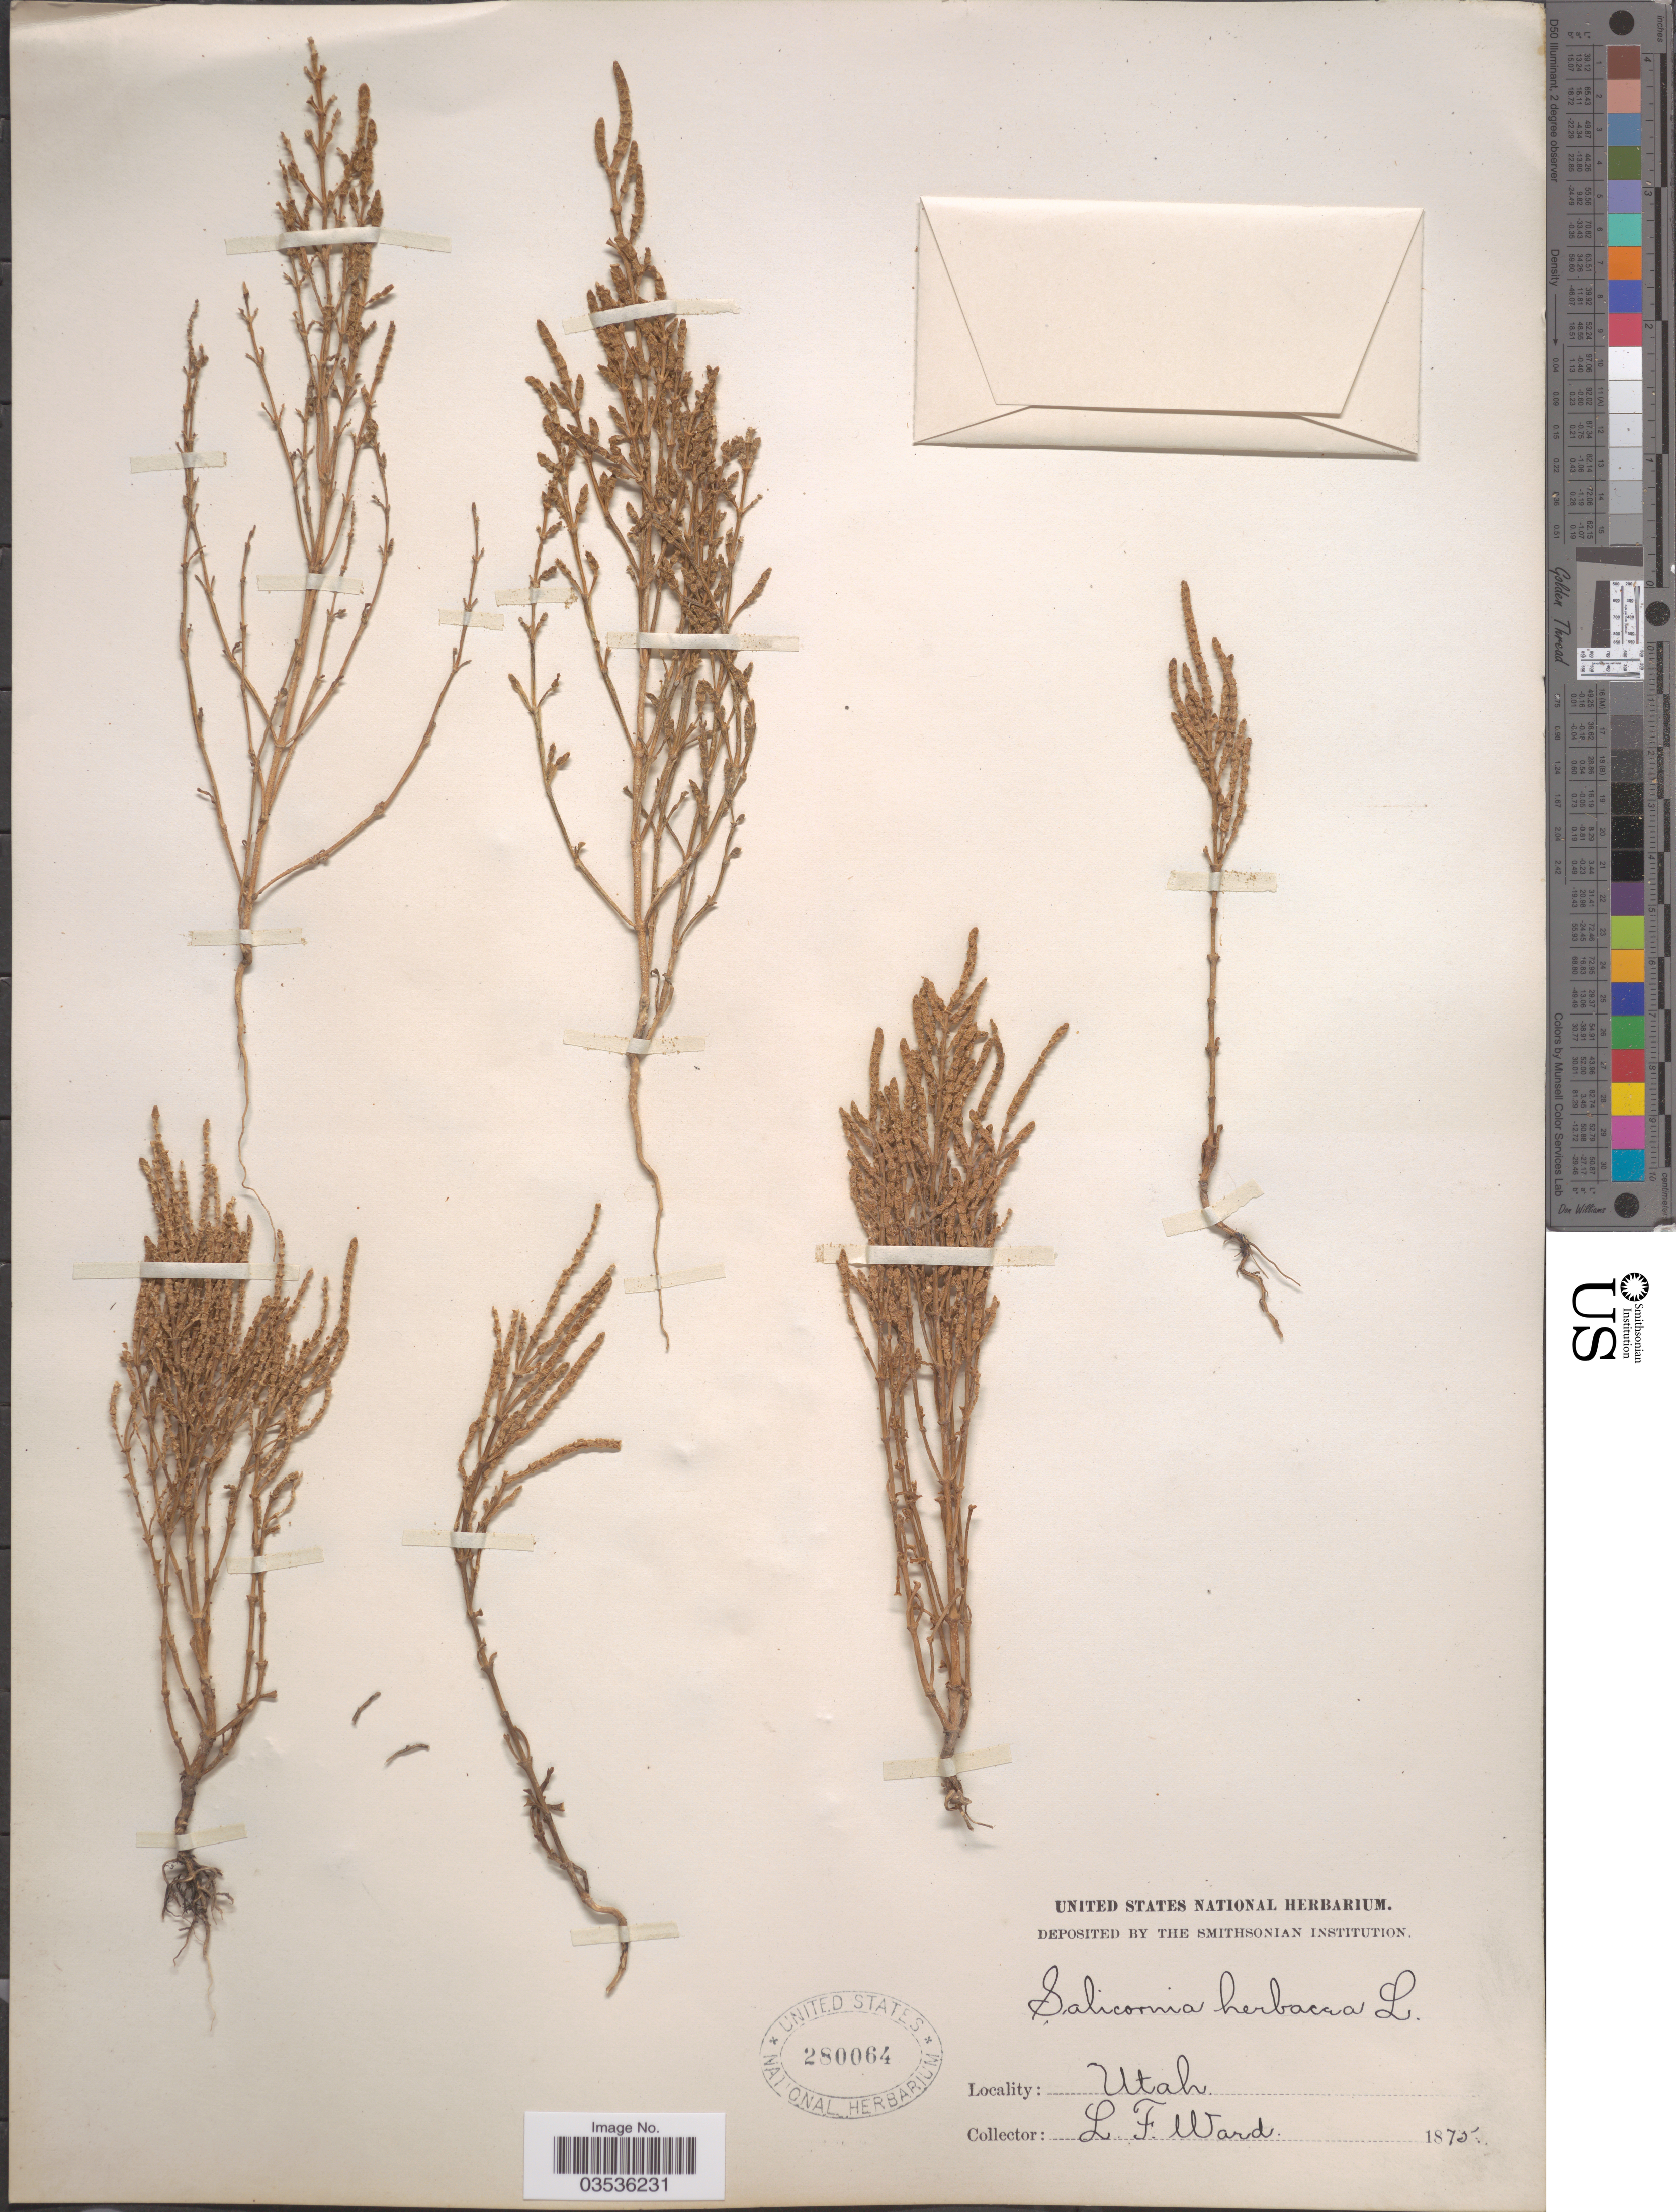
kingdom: Plantae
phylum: Tracheophyta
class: Magnoliopsida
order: Caryophyllales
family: Amaranthaceae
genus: Salicornia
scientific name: Salicornia rubra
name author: A. Nelson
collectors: L. Ward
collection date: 1875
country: United States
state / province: Utah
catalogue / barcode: US 280064